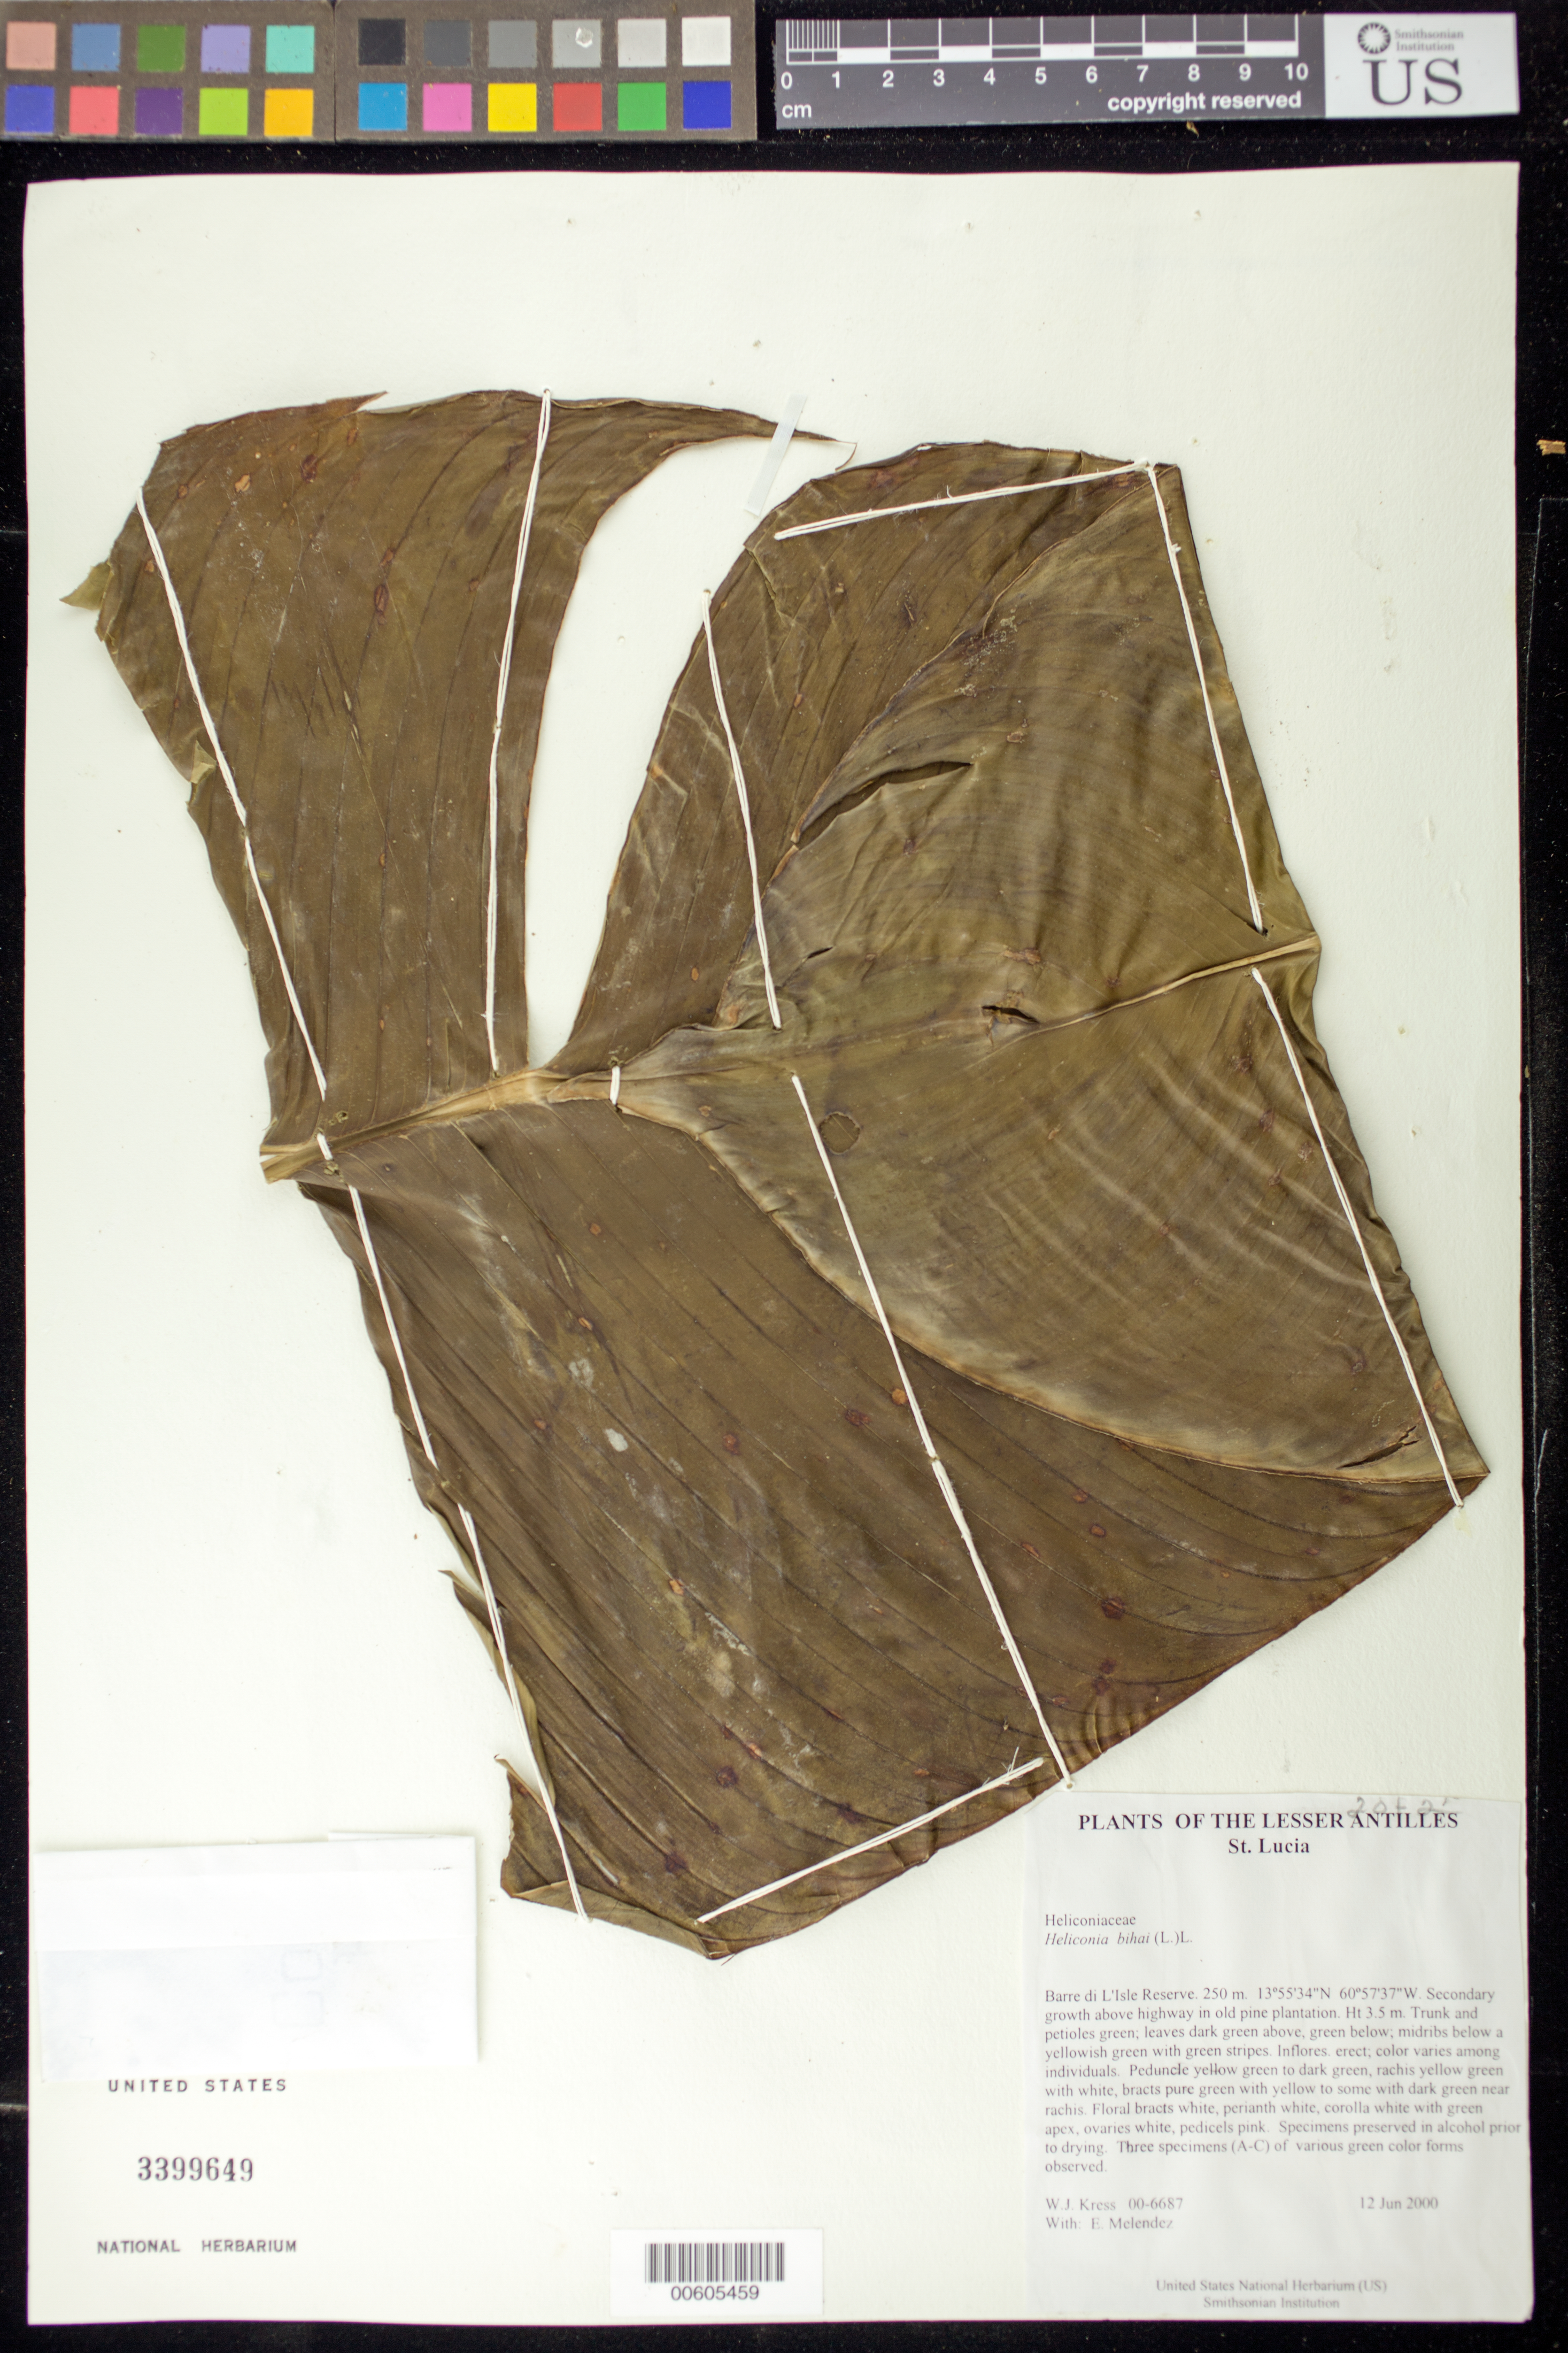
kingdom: Plantae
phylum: Tracheophyta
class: Liliopsida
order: Zingiberales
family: Heliconiaceae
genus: Heliconia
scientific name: Heliconia bihai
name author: (L.) L.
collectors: W. J. Kress & E. Meléndez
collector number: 00-6687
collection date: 2000-06-12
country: St. Lucia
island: St. Lucia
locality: Barre di L'Isle Reserve.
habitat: Secondary growth above highway in old pine plantation.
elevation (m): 250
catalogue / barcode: US 3399649